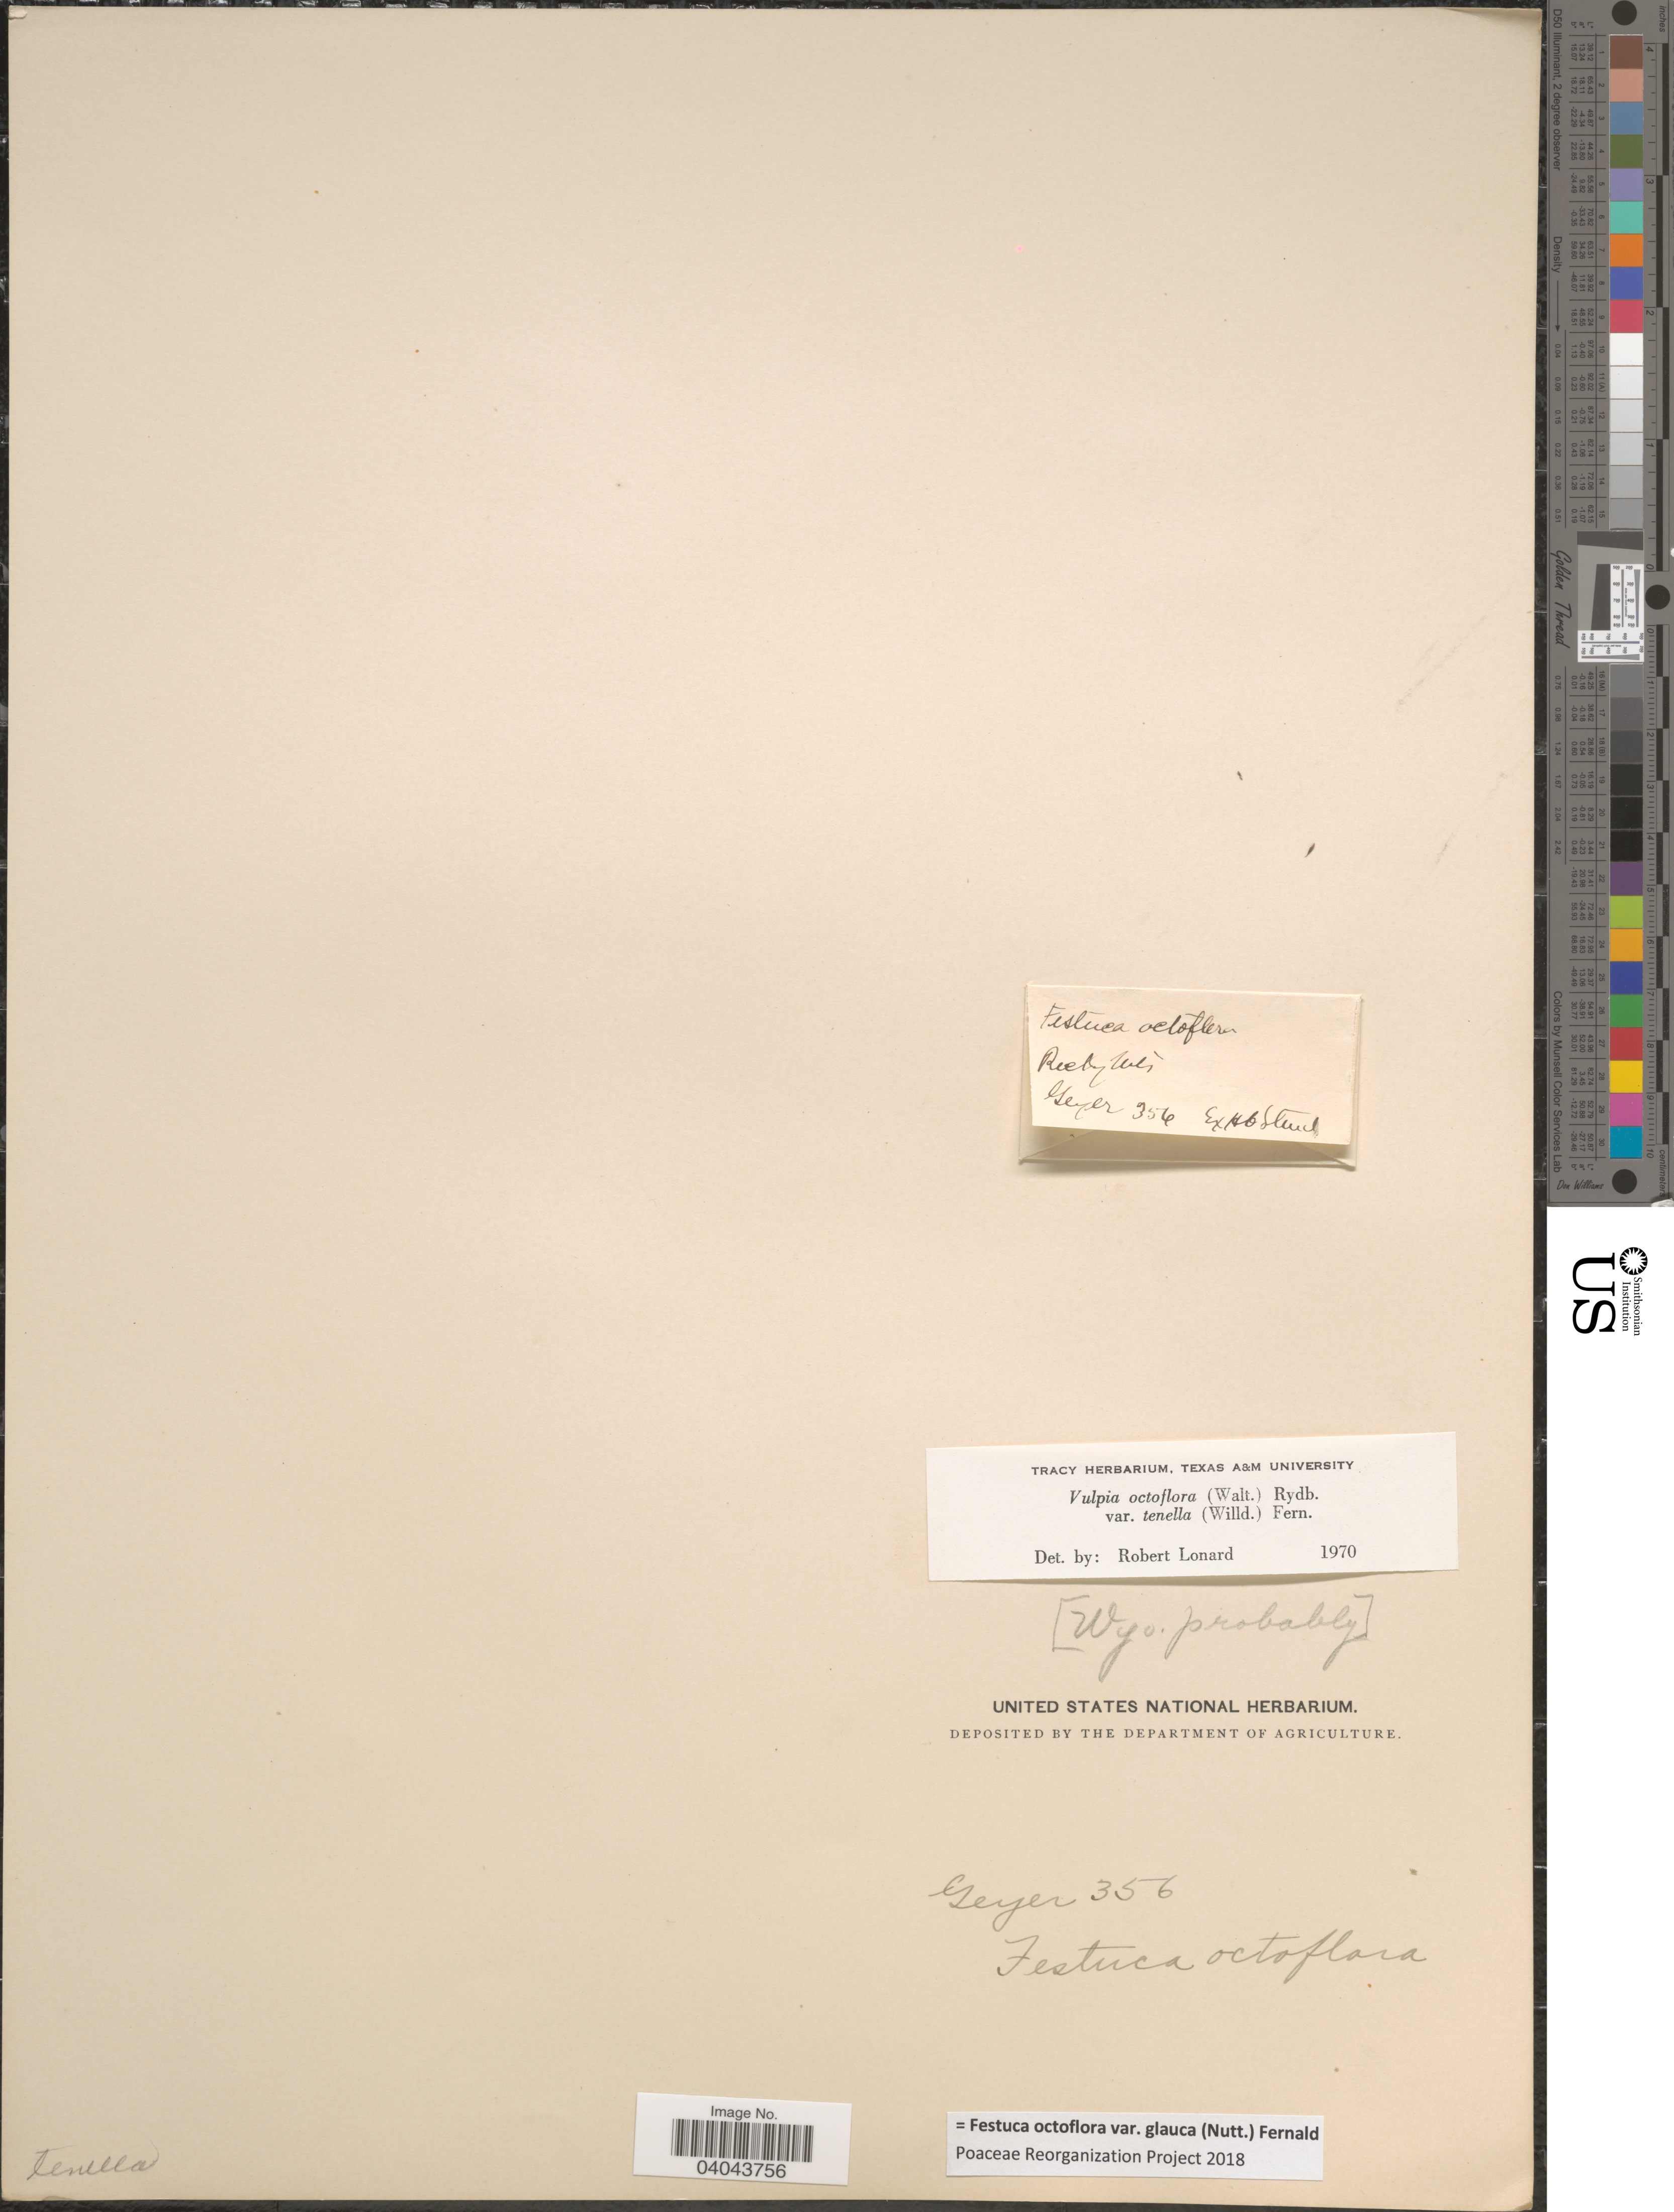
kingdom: Plantae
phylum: Tracheophyta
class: Liliopsida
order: Poales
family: Poaceae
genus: Festuca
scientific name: Festuca octoflora var. glauca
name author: (Nutt.) Fernald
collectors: Geyer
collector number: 356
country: United States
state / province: Wyoming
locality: Rocky Mts.